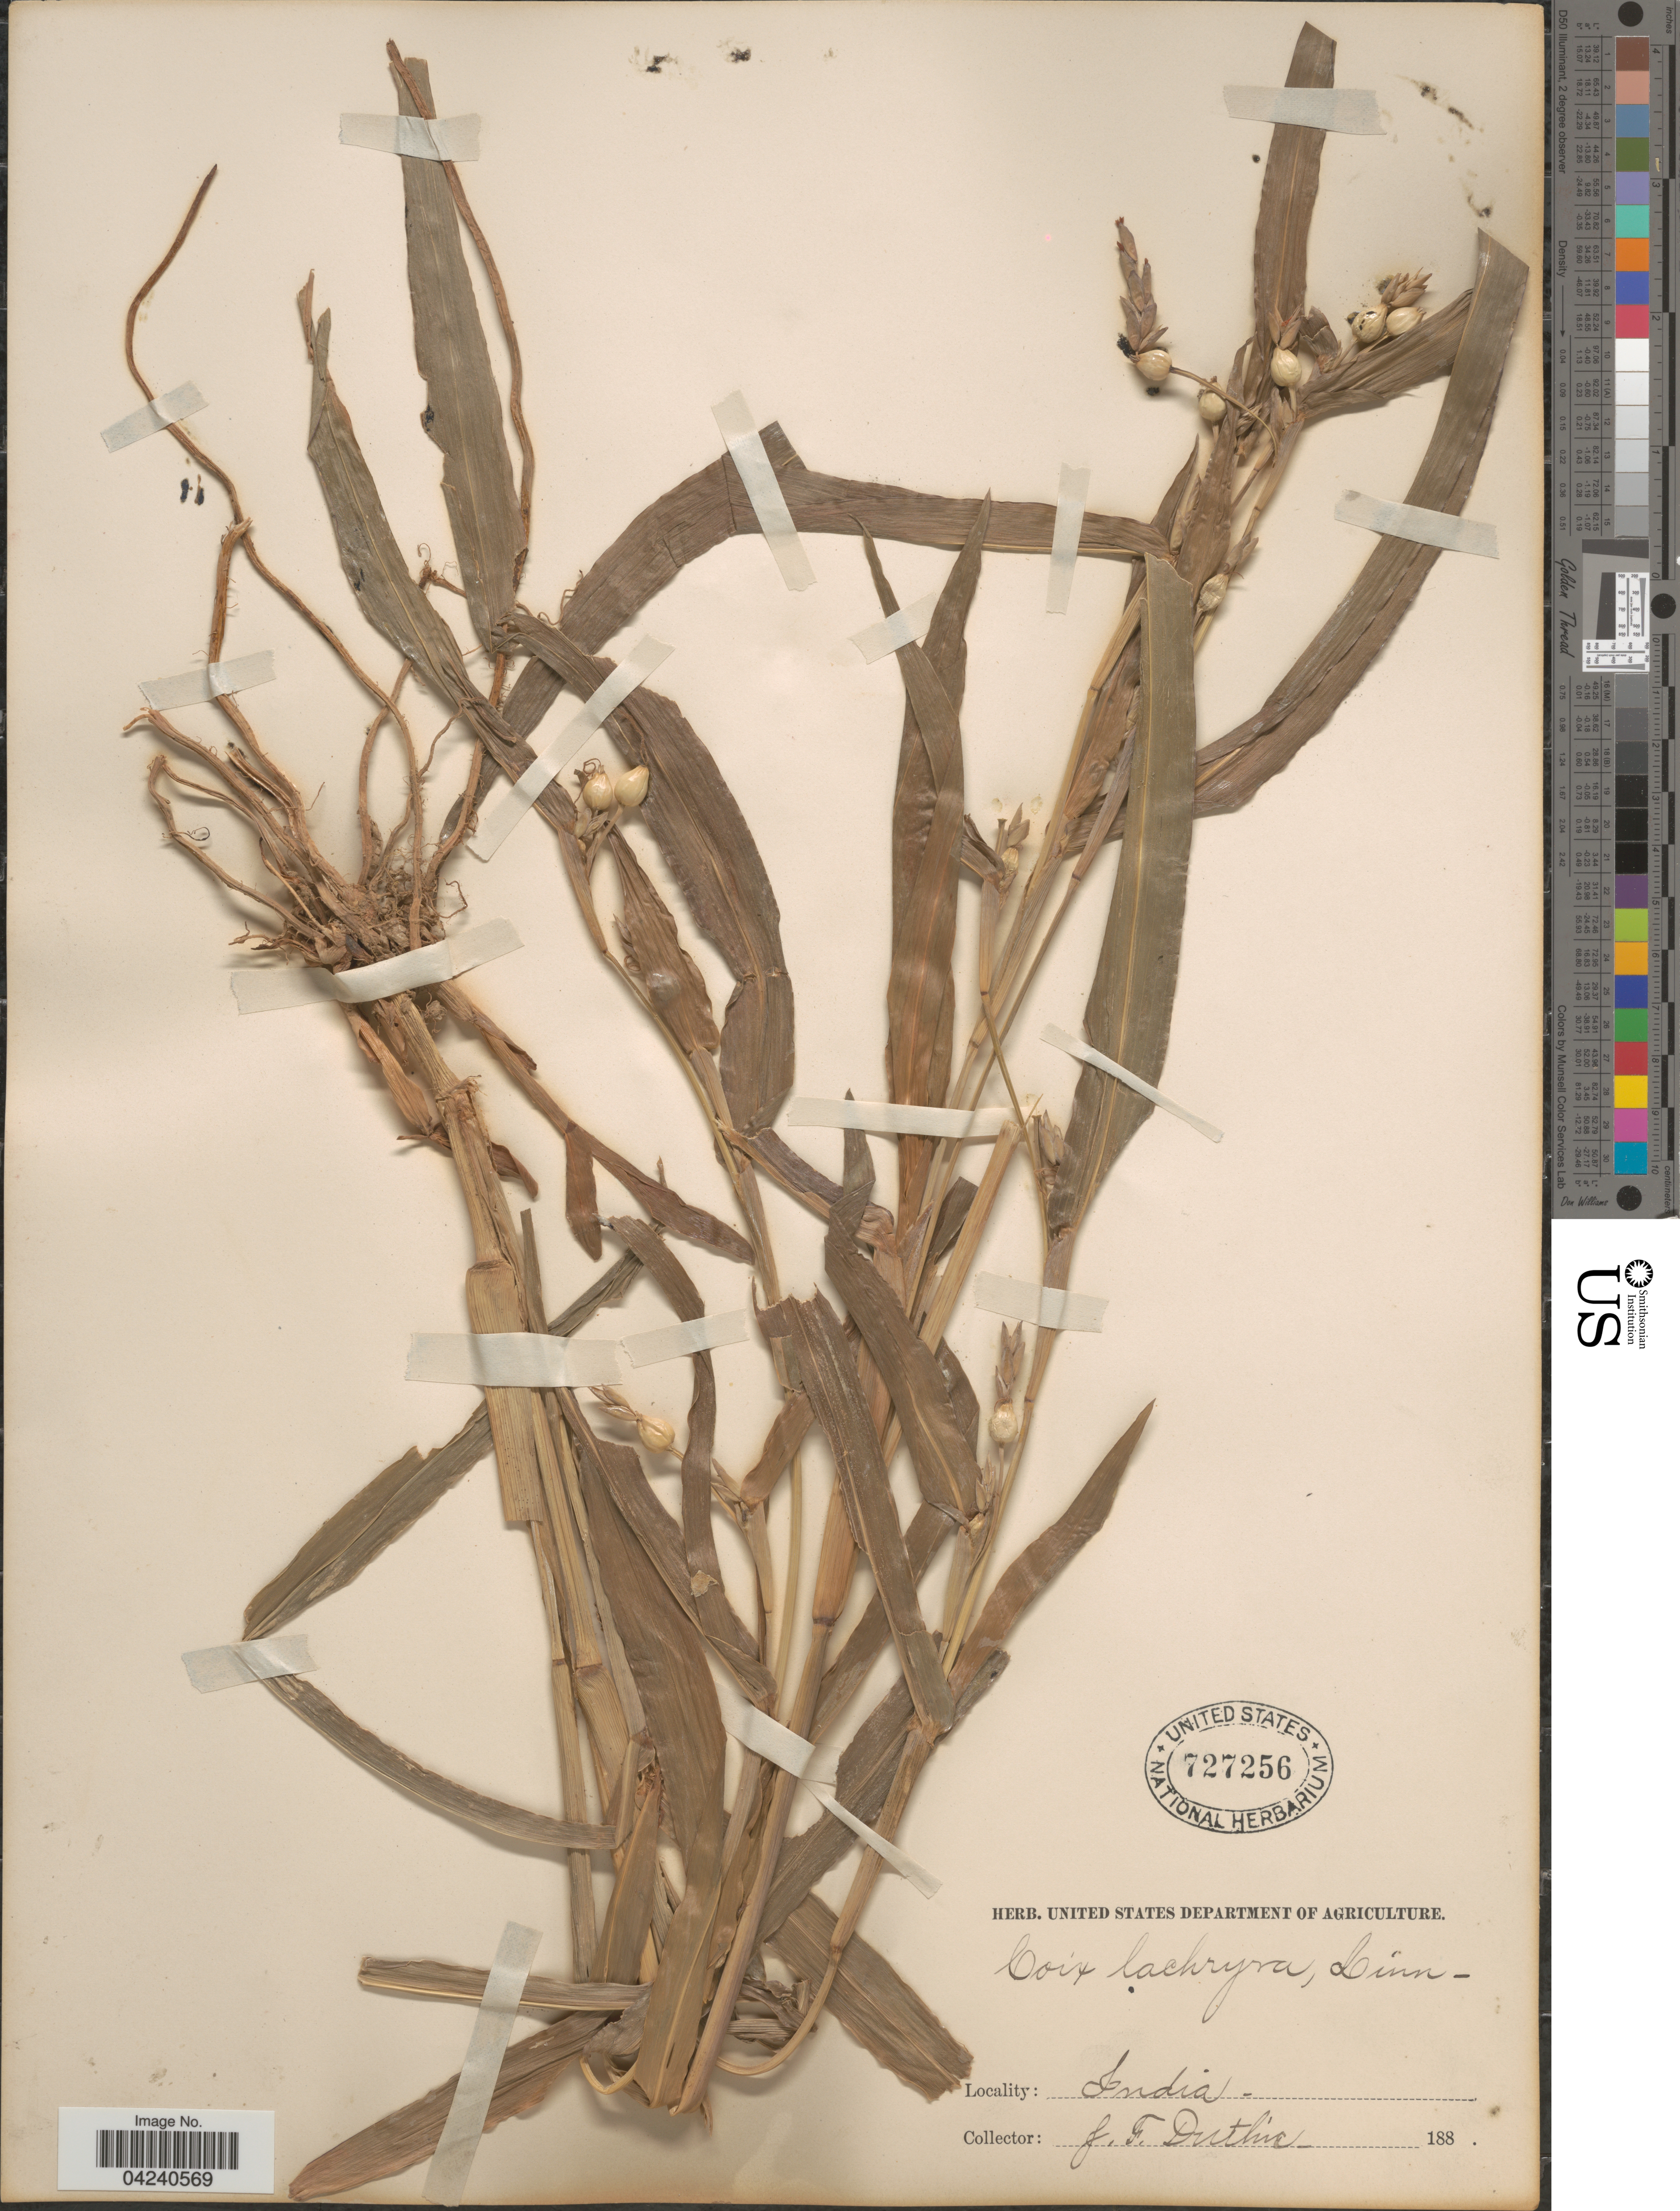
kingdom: Plantae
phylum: Tracheophyta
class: Liliopsida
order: Poales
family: Poaceae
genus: Coix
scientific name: Coix lacryma-jobi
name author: L.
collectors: J. F. Duthie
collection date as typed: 188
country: India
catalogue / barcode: US 727256